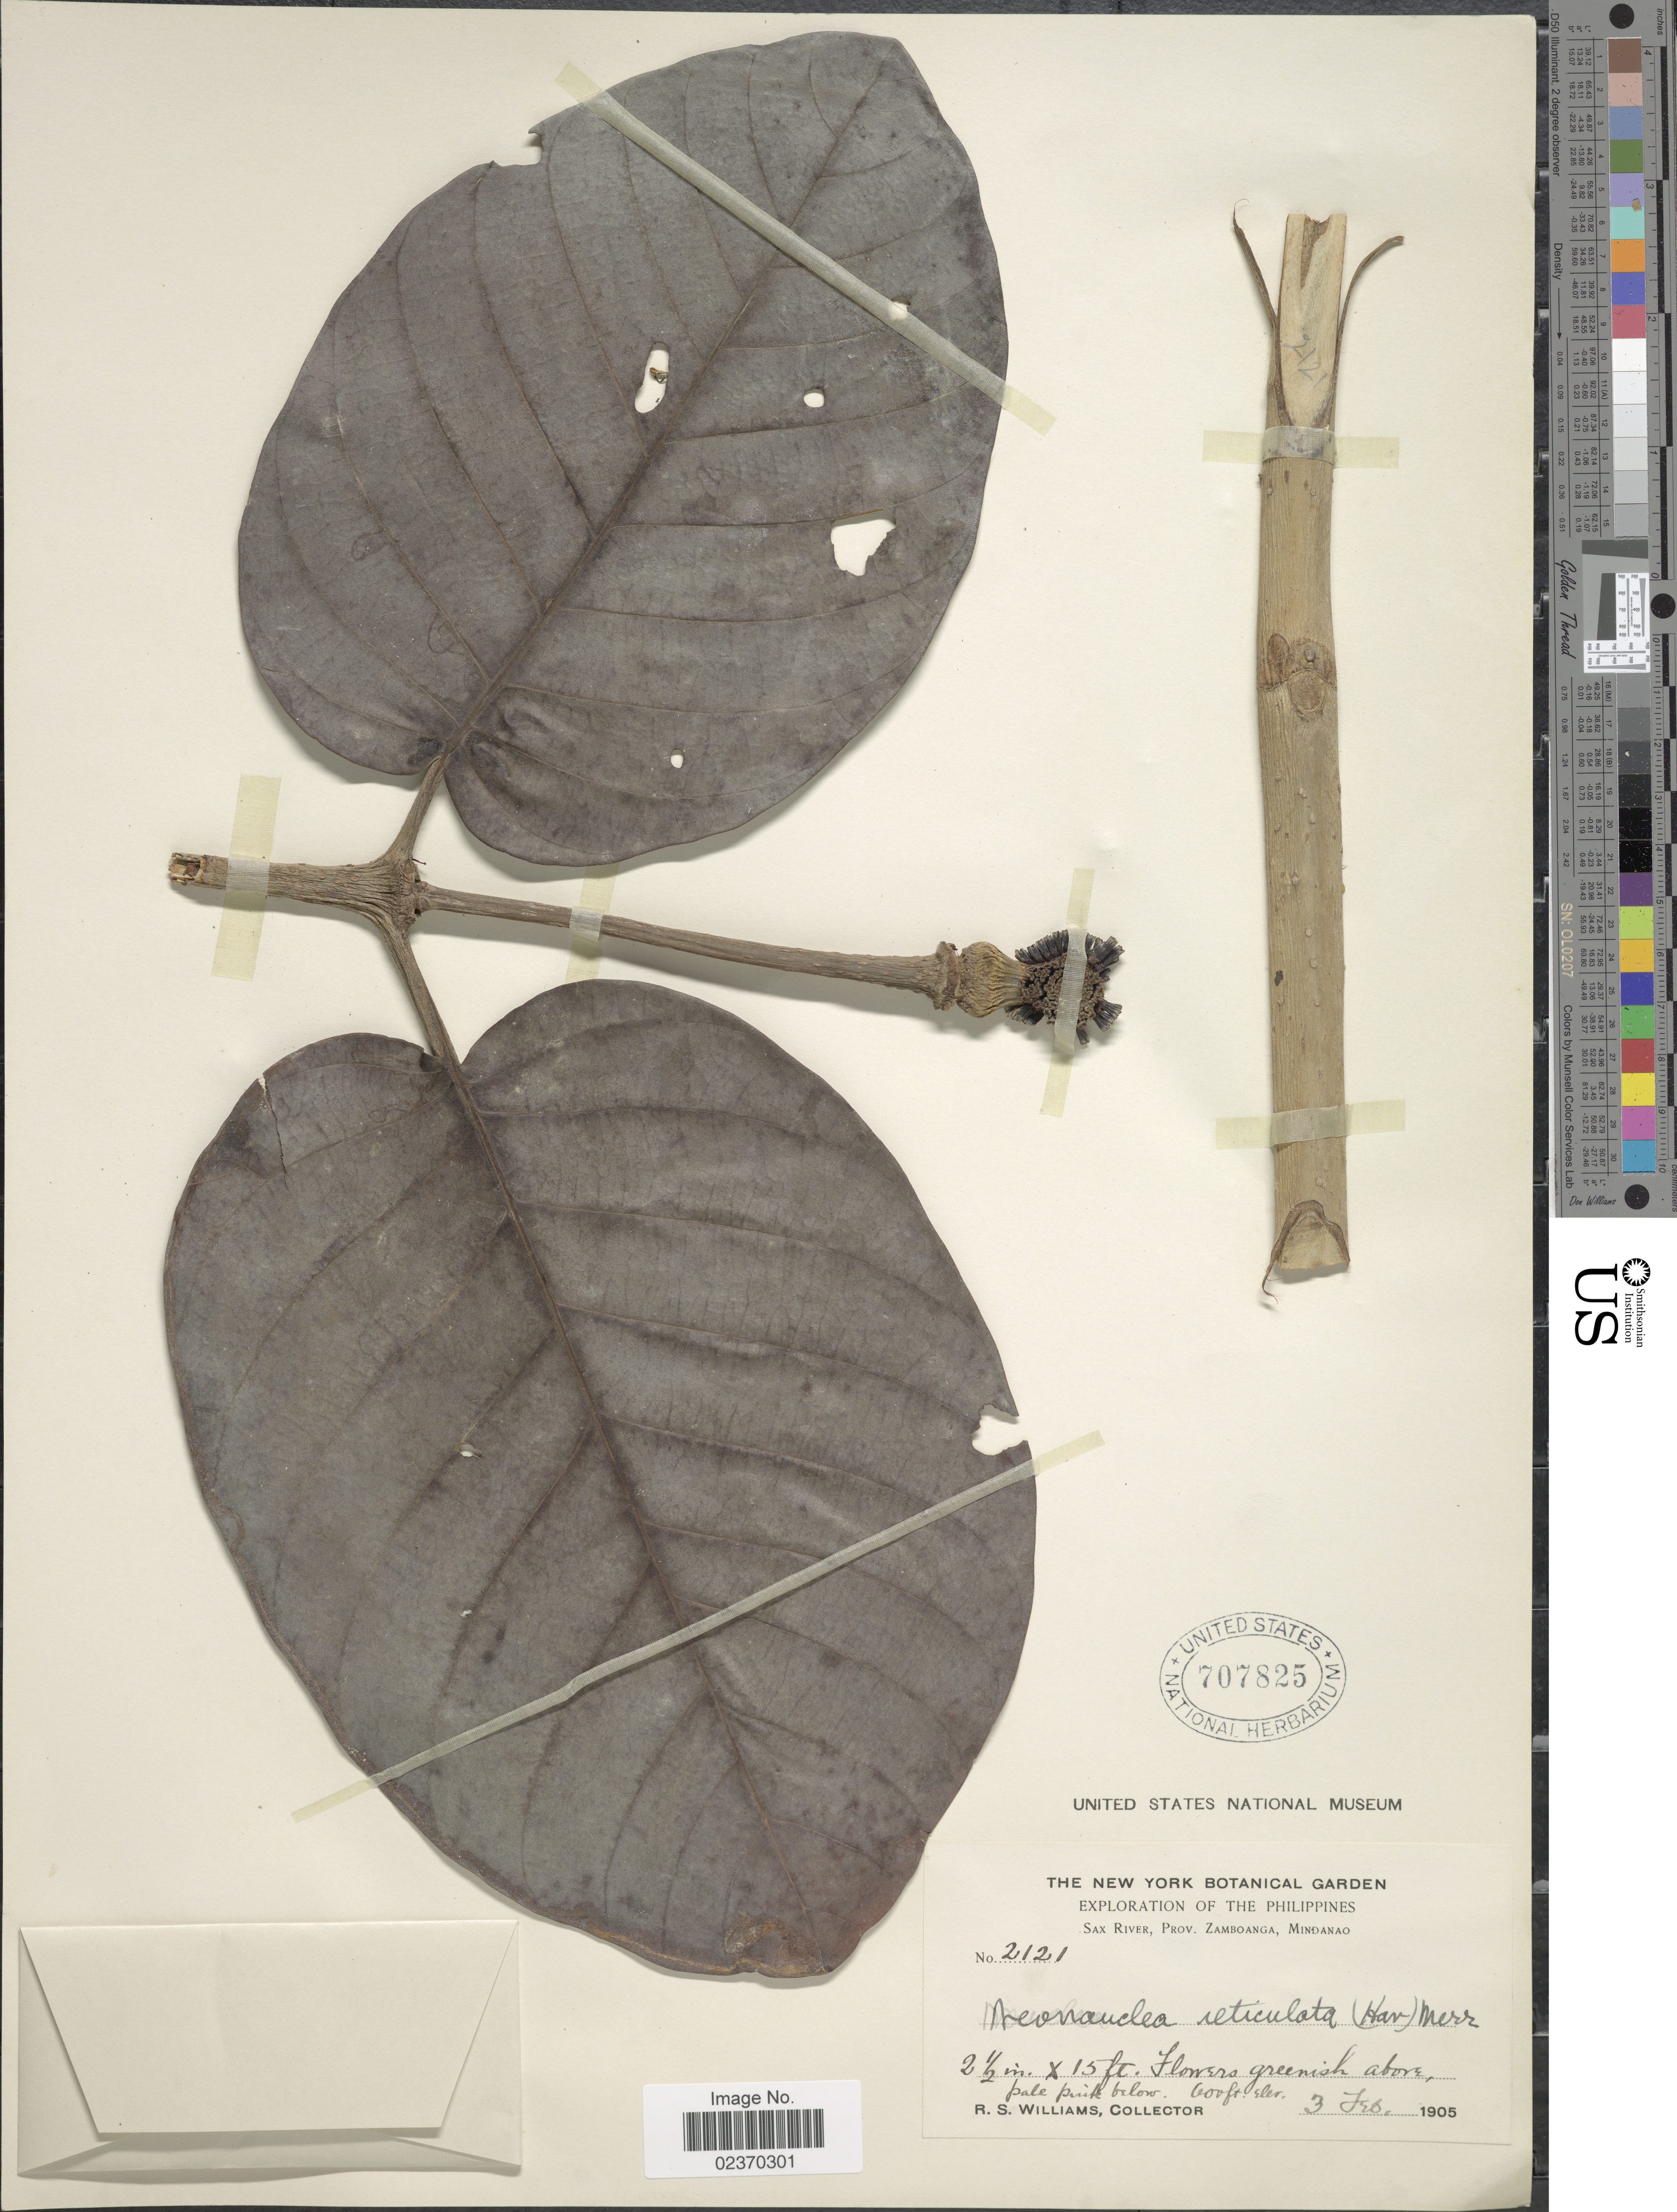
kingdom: Plantae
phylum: Tracheophyta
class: Magnoliopsida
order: Gentianales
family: Rubiaceae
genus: Neonauclea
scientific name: Neonauclea reticulata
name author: (Havil.) Merr.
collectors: R. S. Williams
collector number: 2121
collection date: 1905-02-03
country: Philippines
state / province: Zamboanga Peninsula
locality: Sax River, Prov. Zamboanga, Mindanao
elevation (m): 183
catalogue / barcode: US 707825